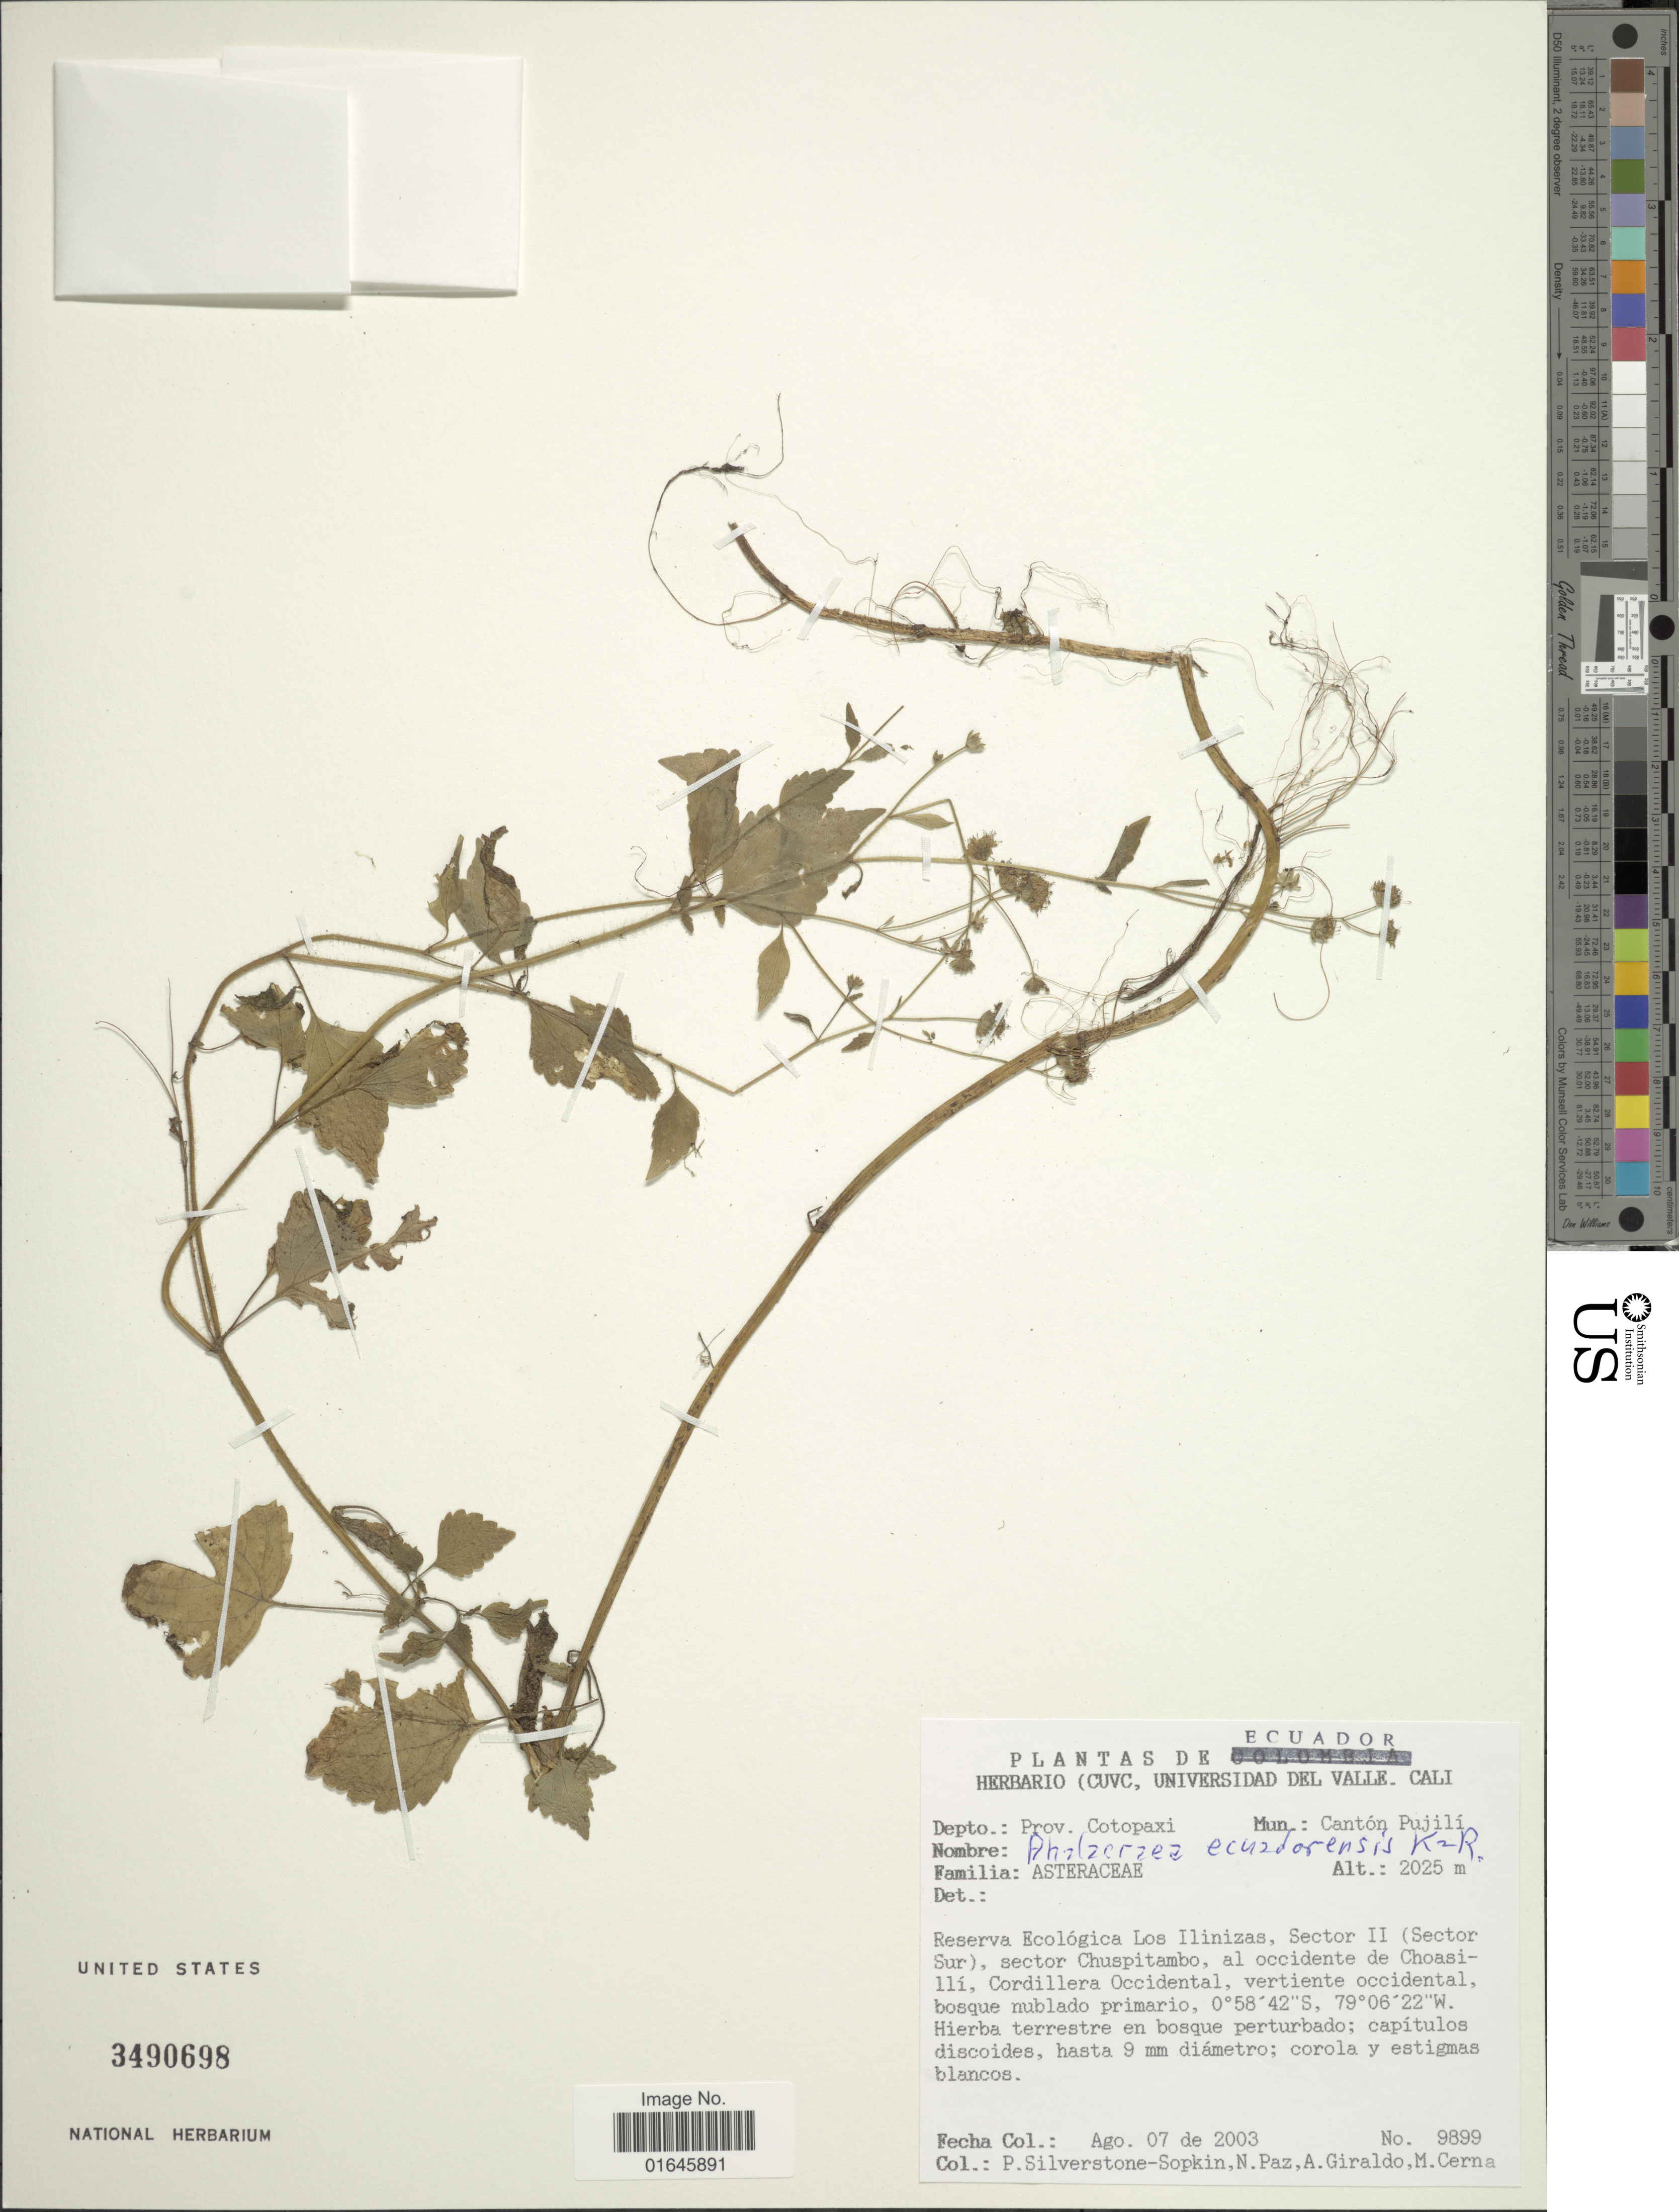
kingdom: Plantae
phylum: Tracheophyta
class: Magnoliopsida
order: Asterales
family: Asteraceae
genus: Phalacraea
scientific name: Phalacraea ecuadorensis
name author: R.M. King & H. Rob.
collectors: P. A. Silverstone-Sopkin, N. Paz, A. Giraldo & M. Cerna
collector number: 9899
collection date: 2003-08-07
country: Ecuador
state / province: Cotopaxi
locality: Mun: Canton Pujili, Depto: Cotopaxi, Reserva Ecologica Los Ilinzas, Sector II (Sector Sur), sector Chuspitambo, al occidente de Choasilli, Cordillera Occidental, vertiente occidental, bosque nublado primario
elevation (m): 2025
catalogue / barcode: US 3490698